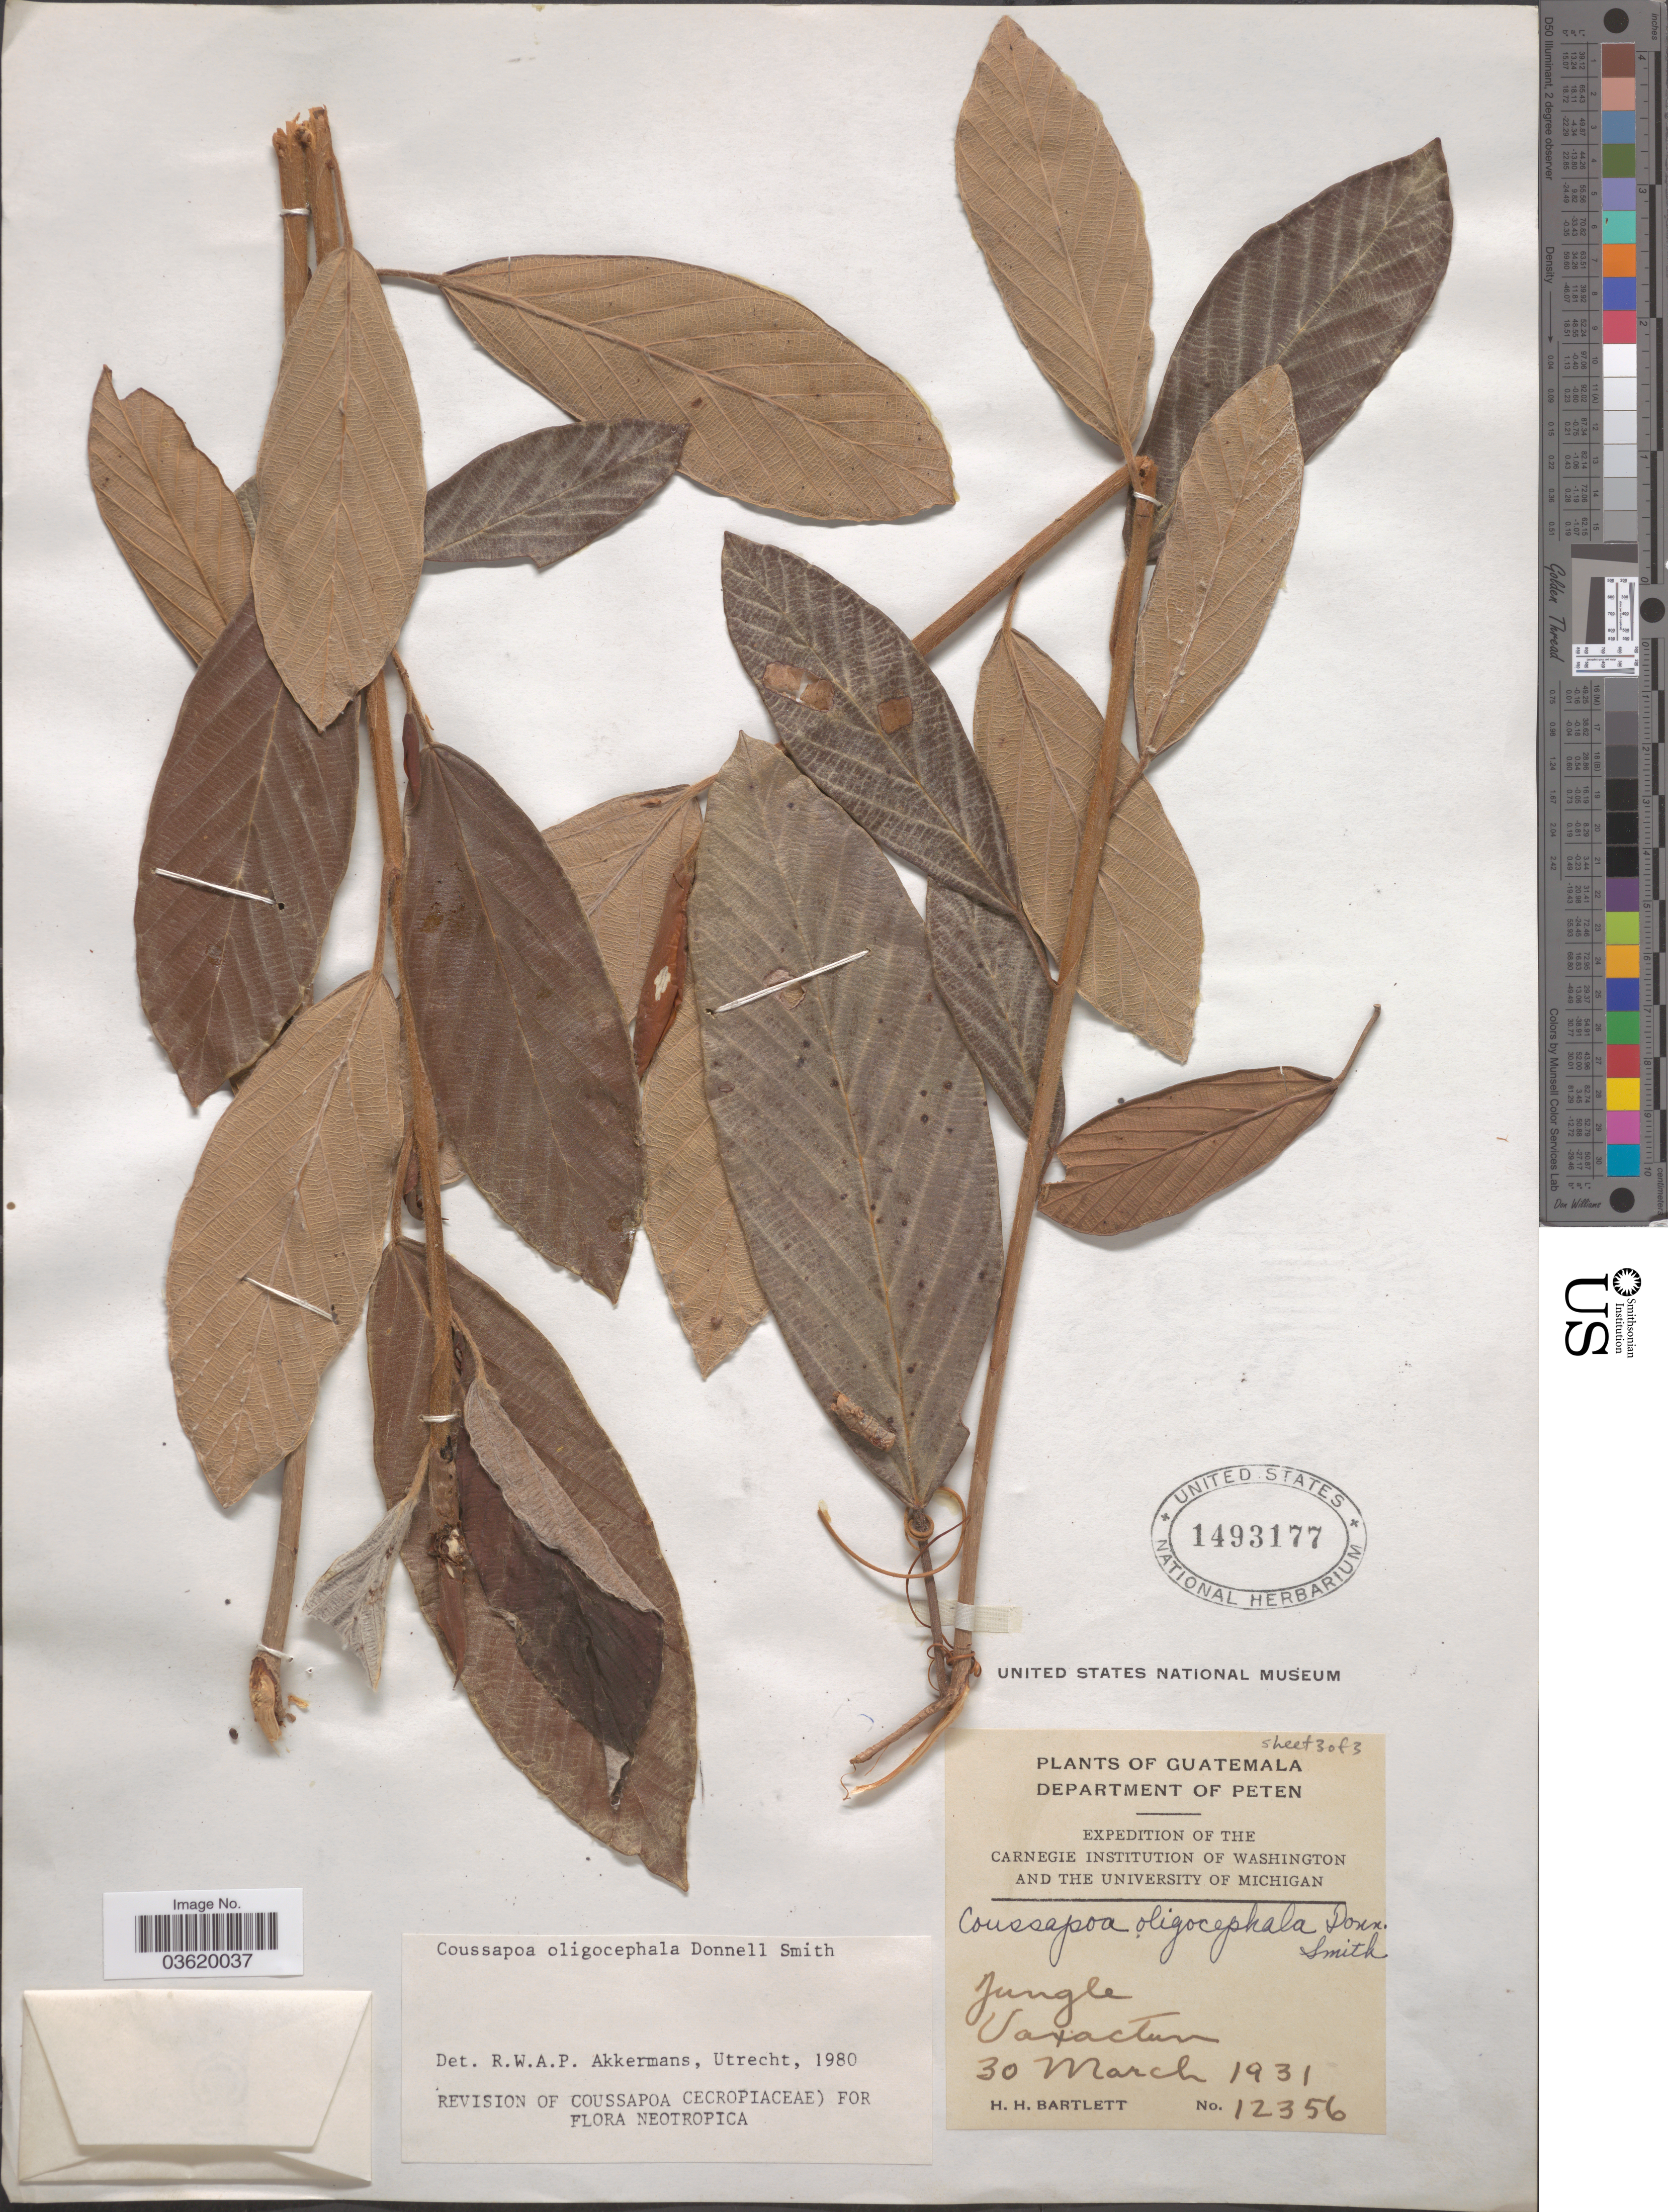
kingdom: Plantae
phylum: Tracheophyta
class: Magnoliopsida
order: Rosales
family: Urticaceae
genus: Coussapoa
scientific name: Coussapoa oligocephala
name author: Donn. Sm.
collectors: H. H. Bartlett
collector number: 12356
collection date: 1931-03-30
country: Guatemala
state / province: El Peten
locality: Department of Peten. Jungle Uaxactun.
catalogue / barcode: US 1493177